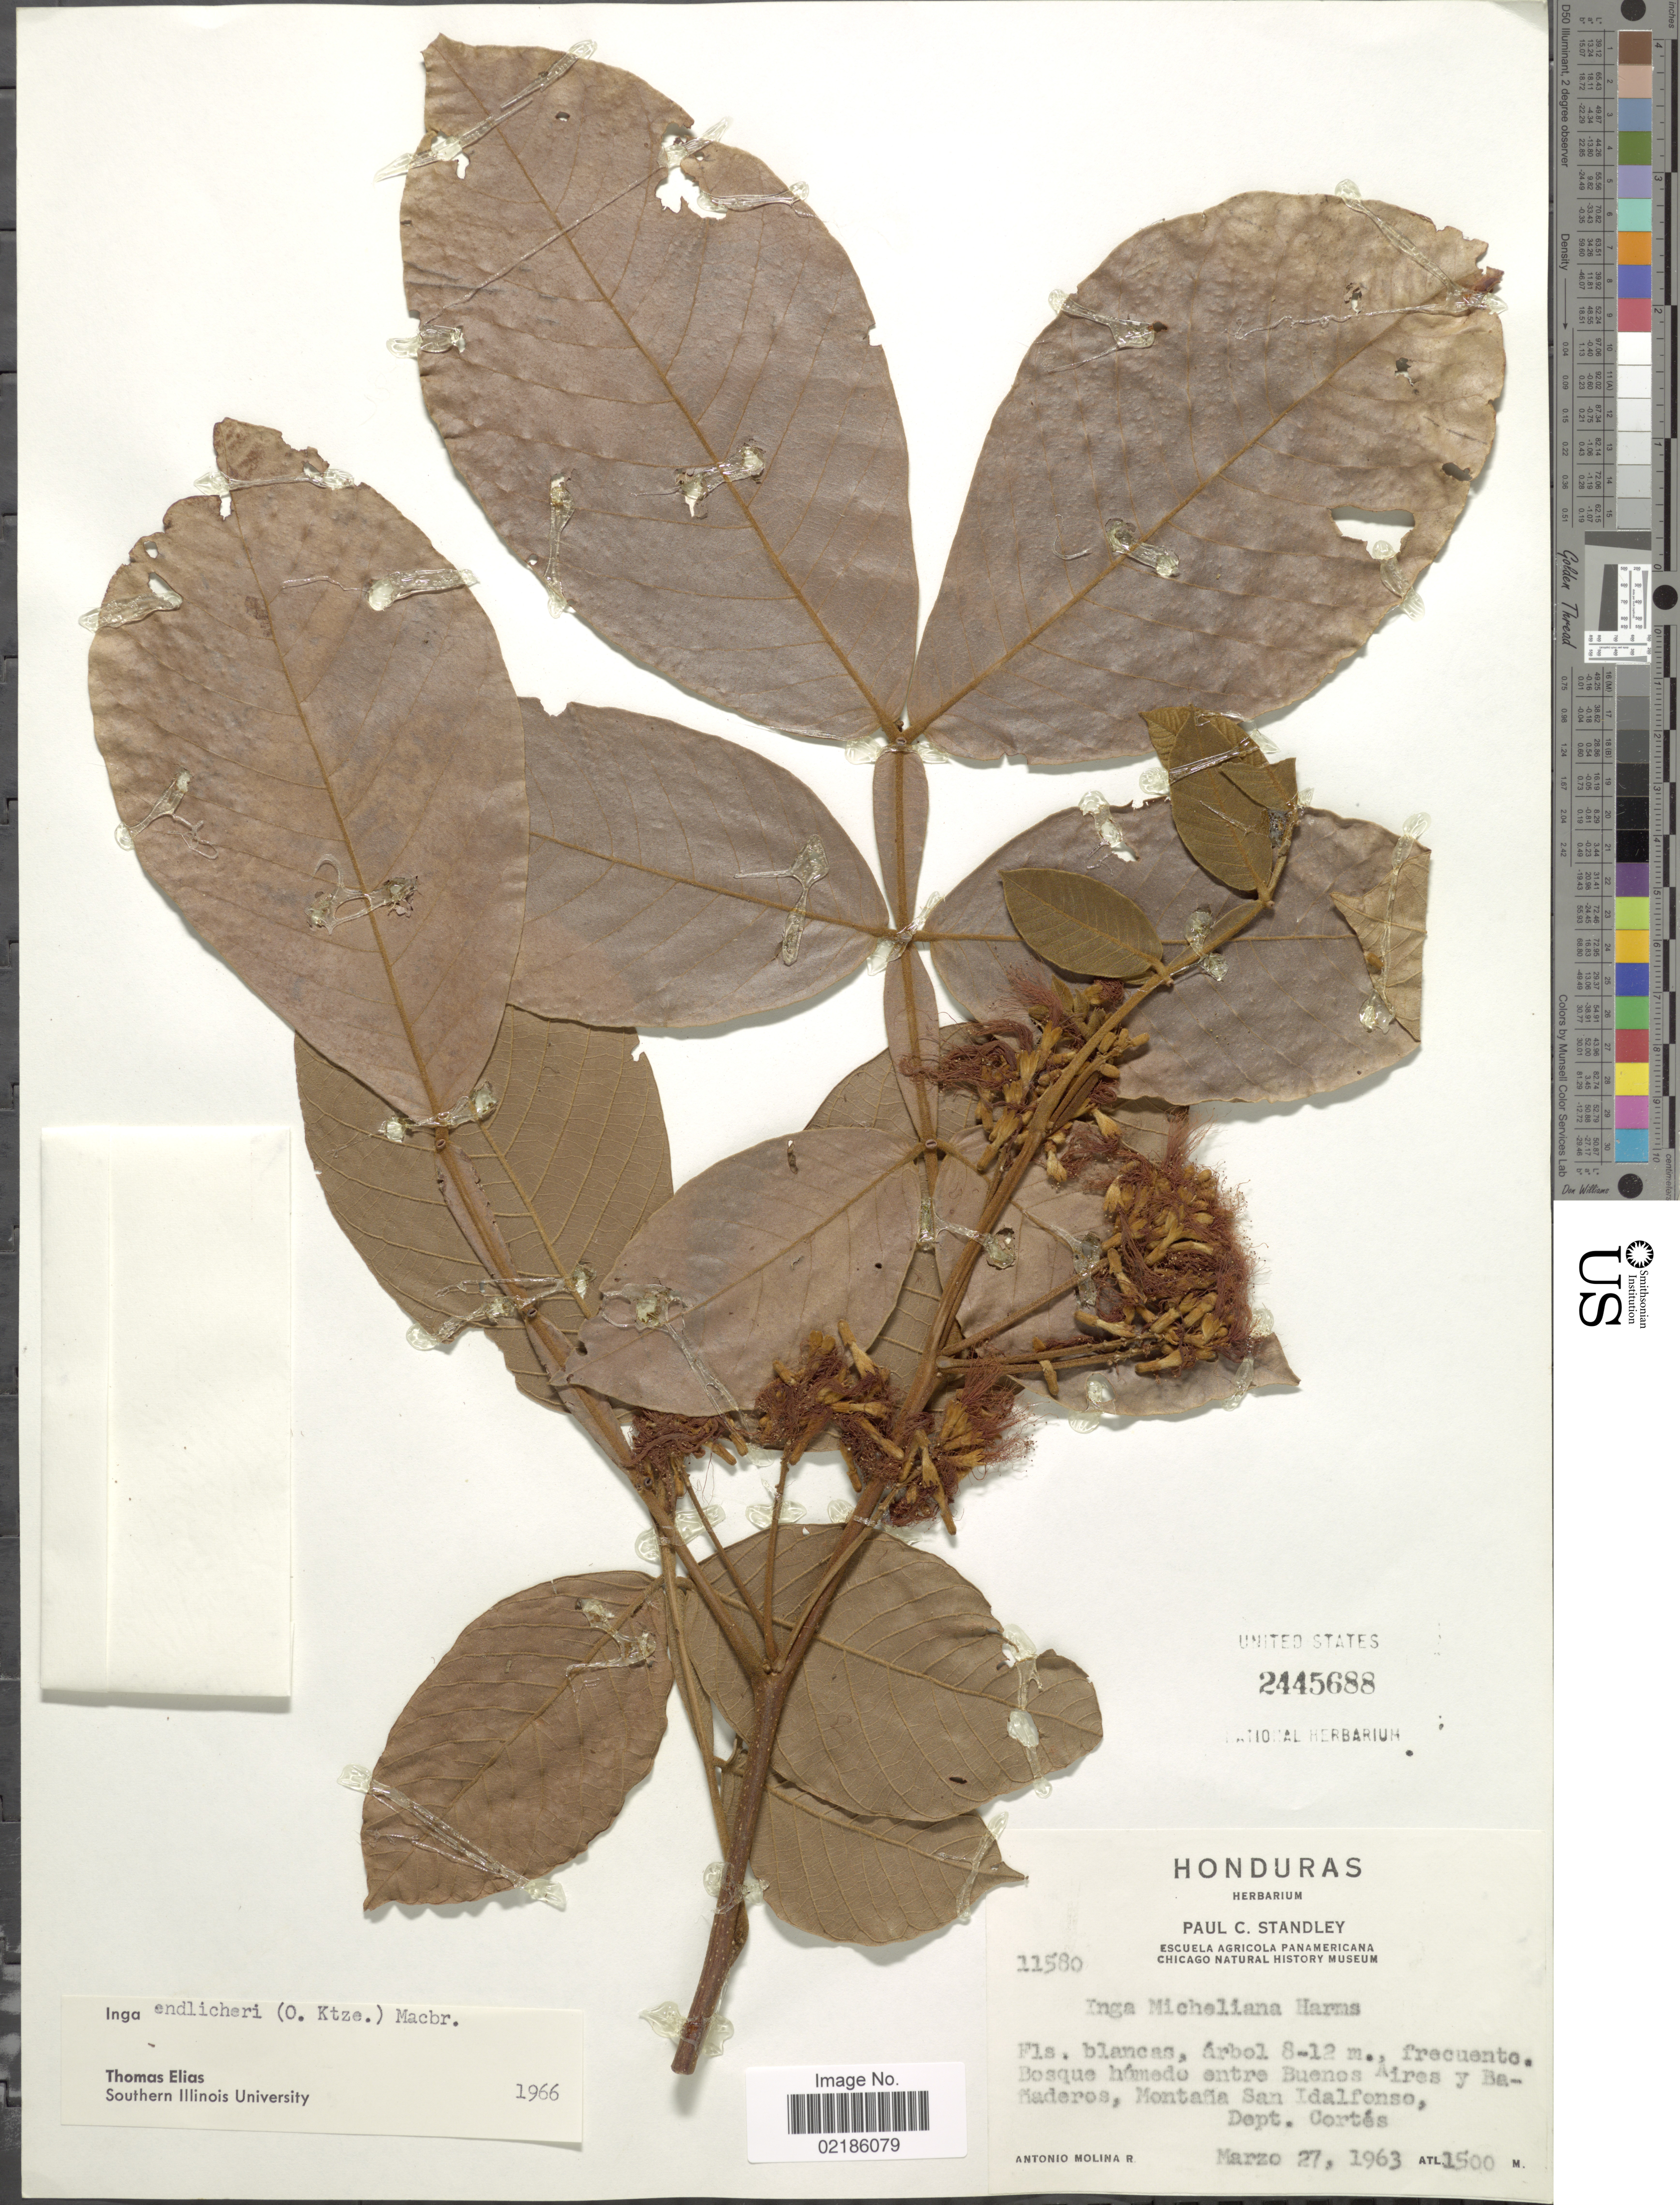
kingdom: Plantae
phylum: Tracheophyta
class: Magnoliopsida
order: Fabales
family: Fabaceae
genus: Inga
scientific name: Inga endlicheri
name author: (Kuntze) J.F. Macbr.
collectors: A. Molina R.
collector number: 11580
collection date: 1963-03-27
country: Honduras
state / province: Cortés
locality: Bosque humedo entre Buenos Aires y Ba-Maderos, Montana San Idalfonso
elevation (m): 1500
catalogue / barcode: US 2445688